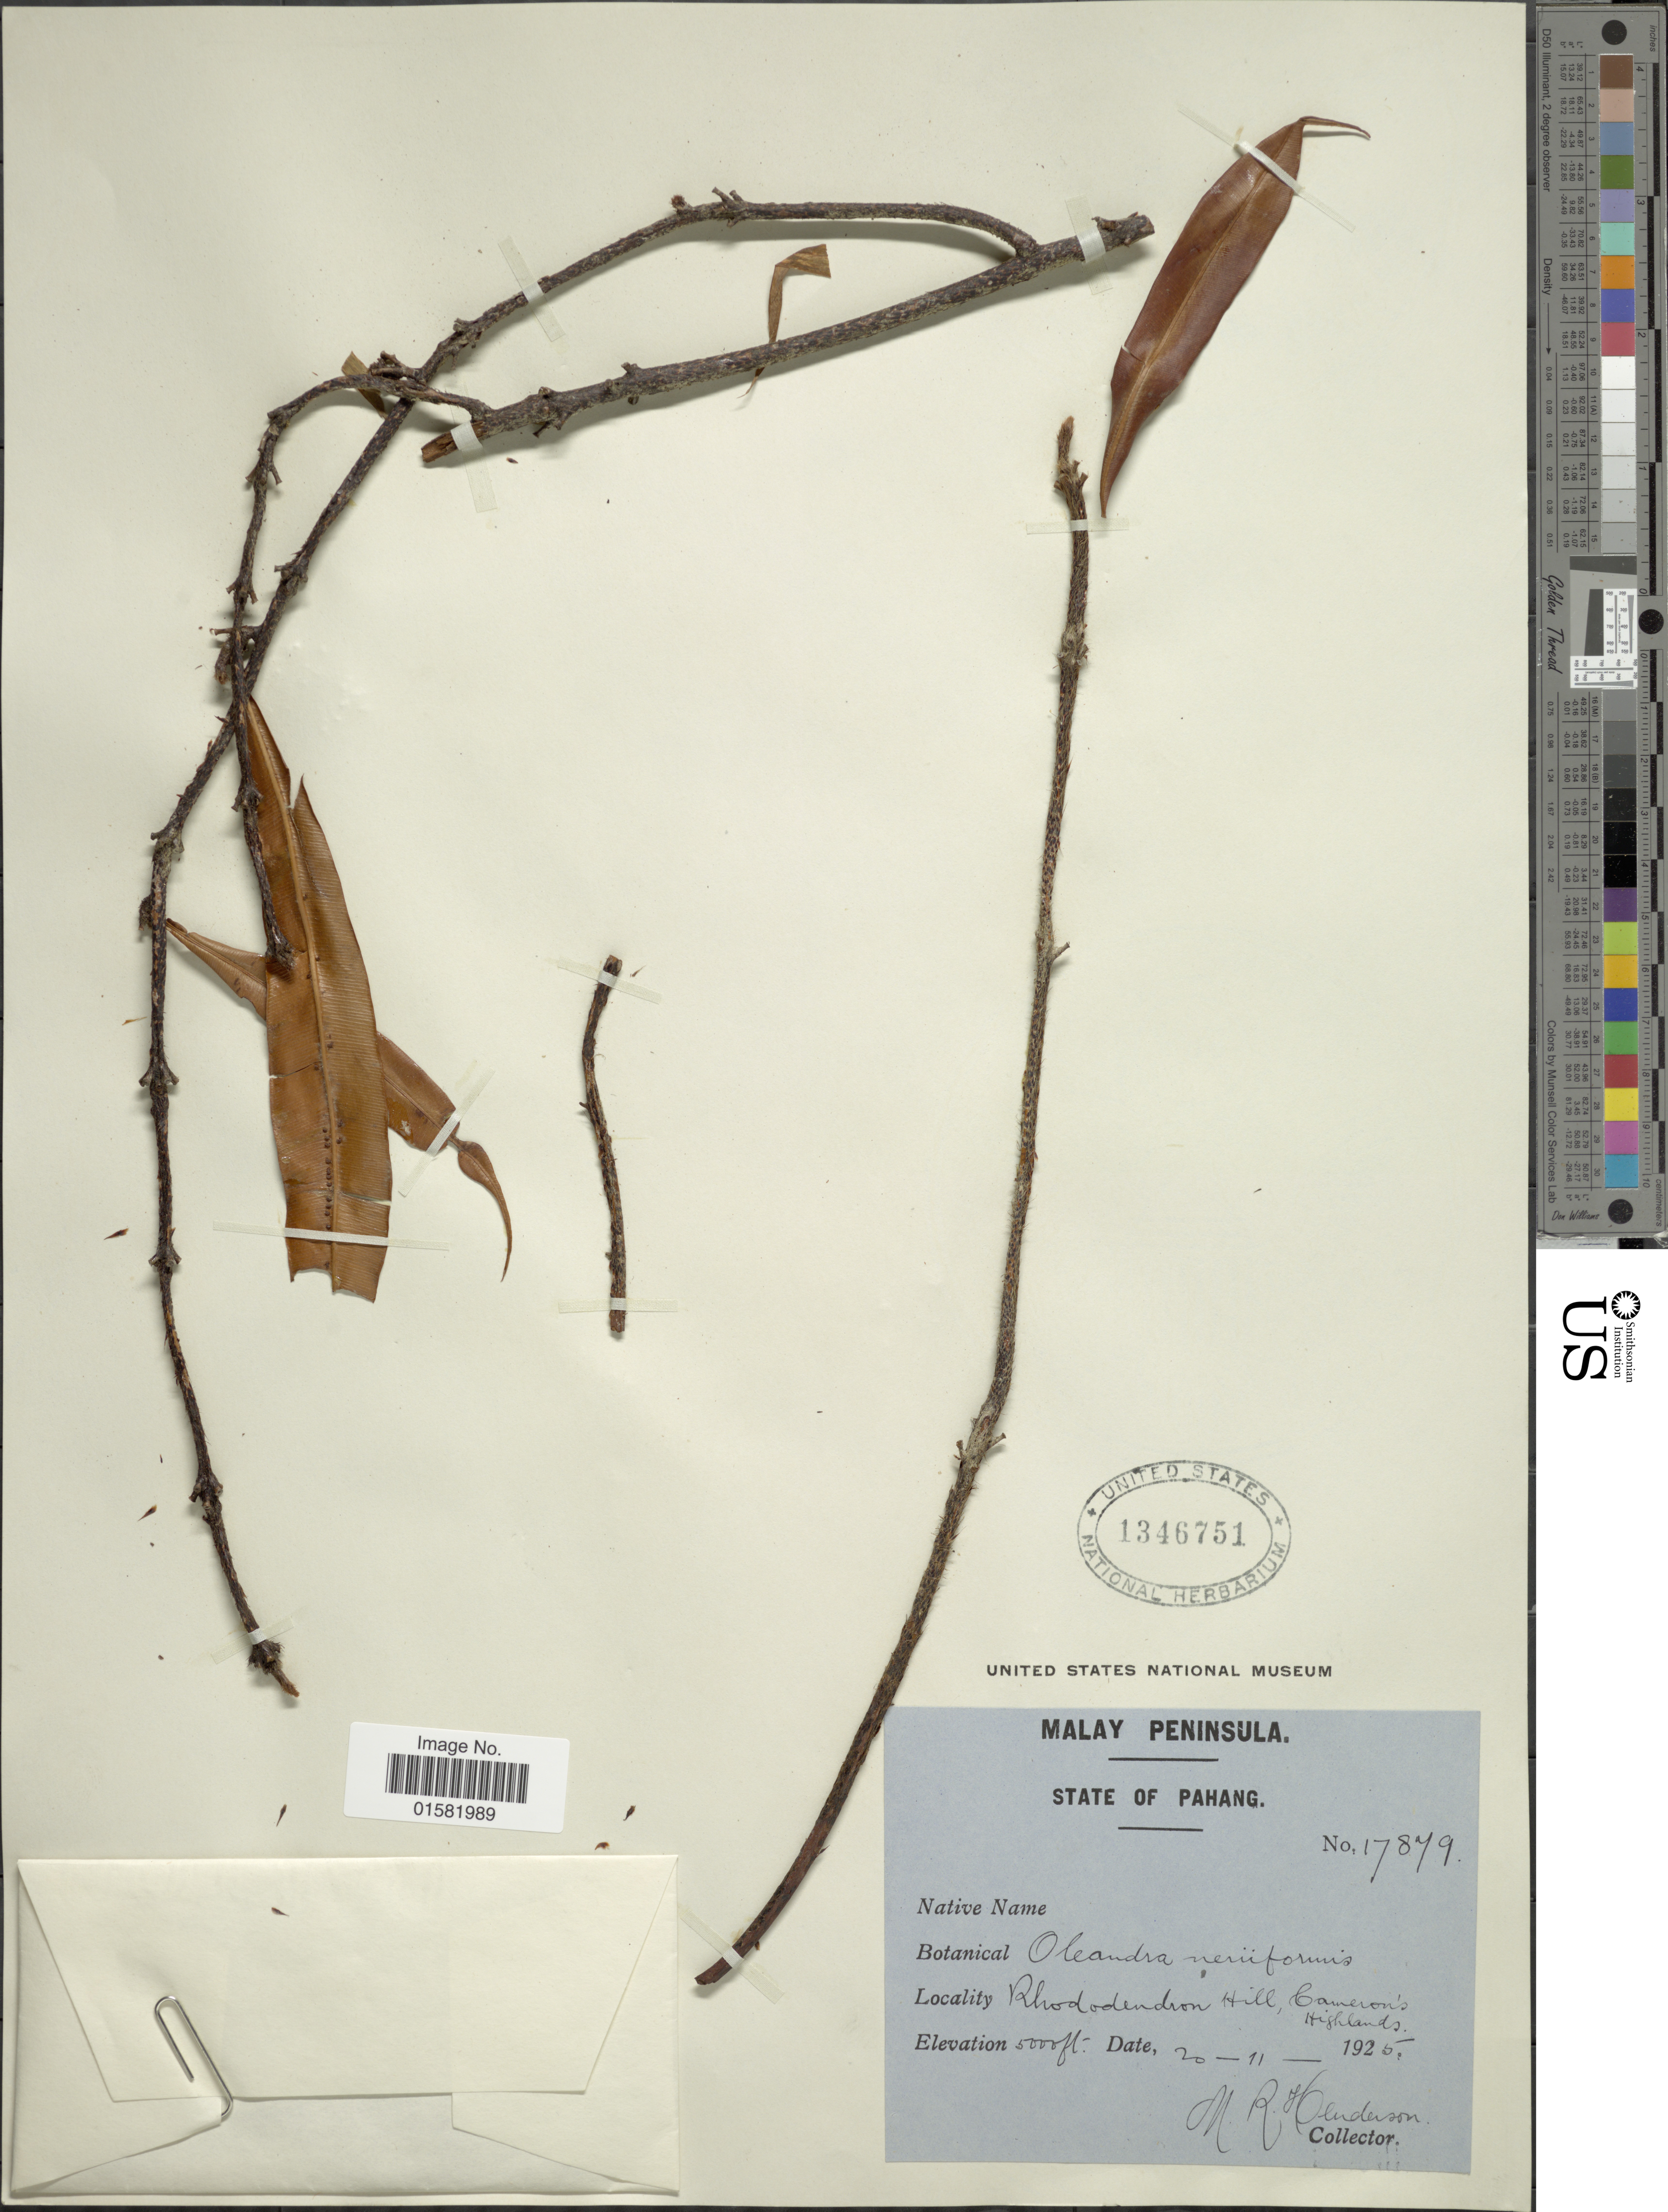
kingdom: Plantae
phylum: Tracheophyta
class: Polypodiopsida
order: Polypodiales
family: Oleandraceae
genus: Oleandra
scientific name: Oleandra neriiformis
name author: Cav.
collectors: M. Henderson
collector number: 17879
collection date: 1925-11-20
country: Malaysia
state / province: Pahang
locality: Malay Peninsula, Rhododendron Hill, Cameron's Highlands.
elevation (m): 1524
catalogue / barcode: US 1346751